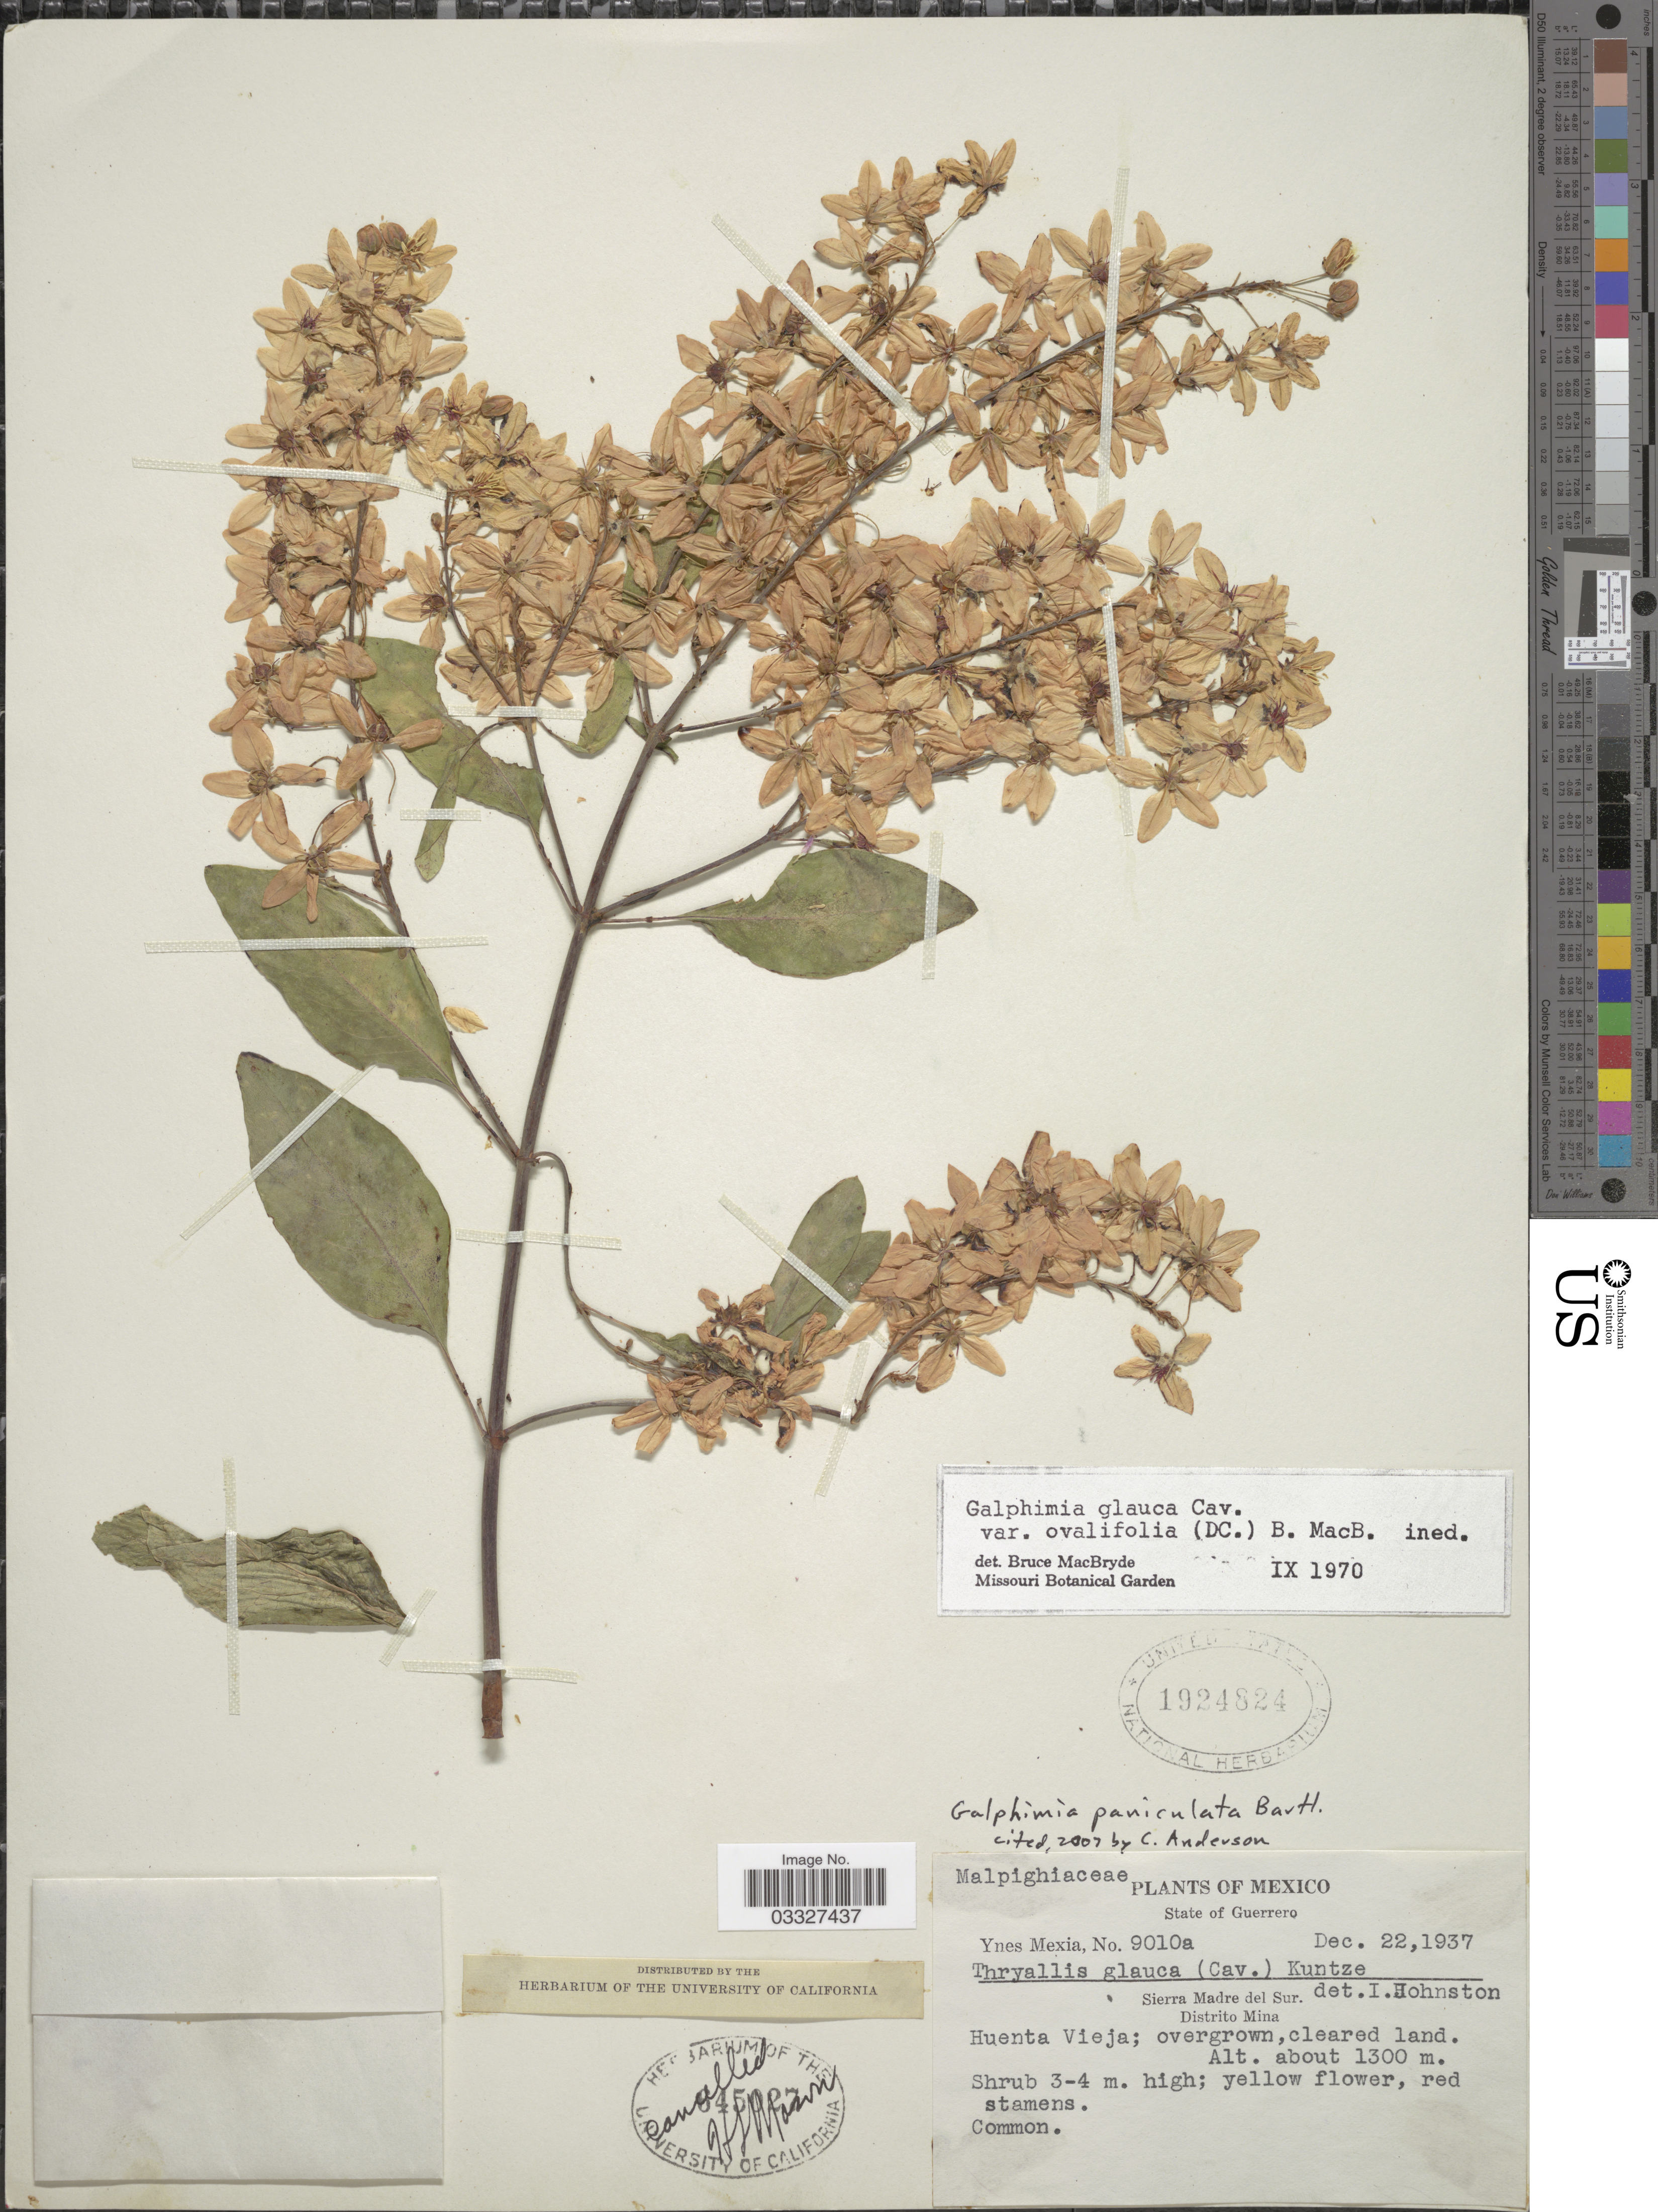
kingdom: Plantae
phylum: Tracheophyta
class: Magnoliopsida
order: Malpighiales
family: Malpighiaceae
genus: Galphimia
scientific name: Galphimia paniculata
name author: Bart.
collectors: Y. Mexia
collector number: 9010a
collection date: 1937-12-22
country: Mexico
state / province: Guerrero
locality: Sierra Madre del Sur. Distrito Mina.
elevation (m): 1300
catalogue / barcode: US 1924824